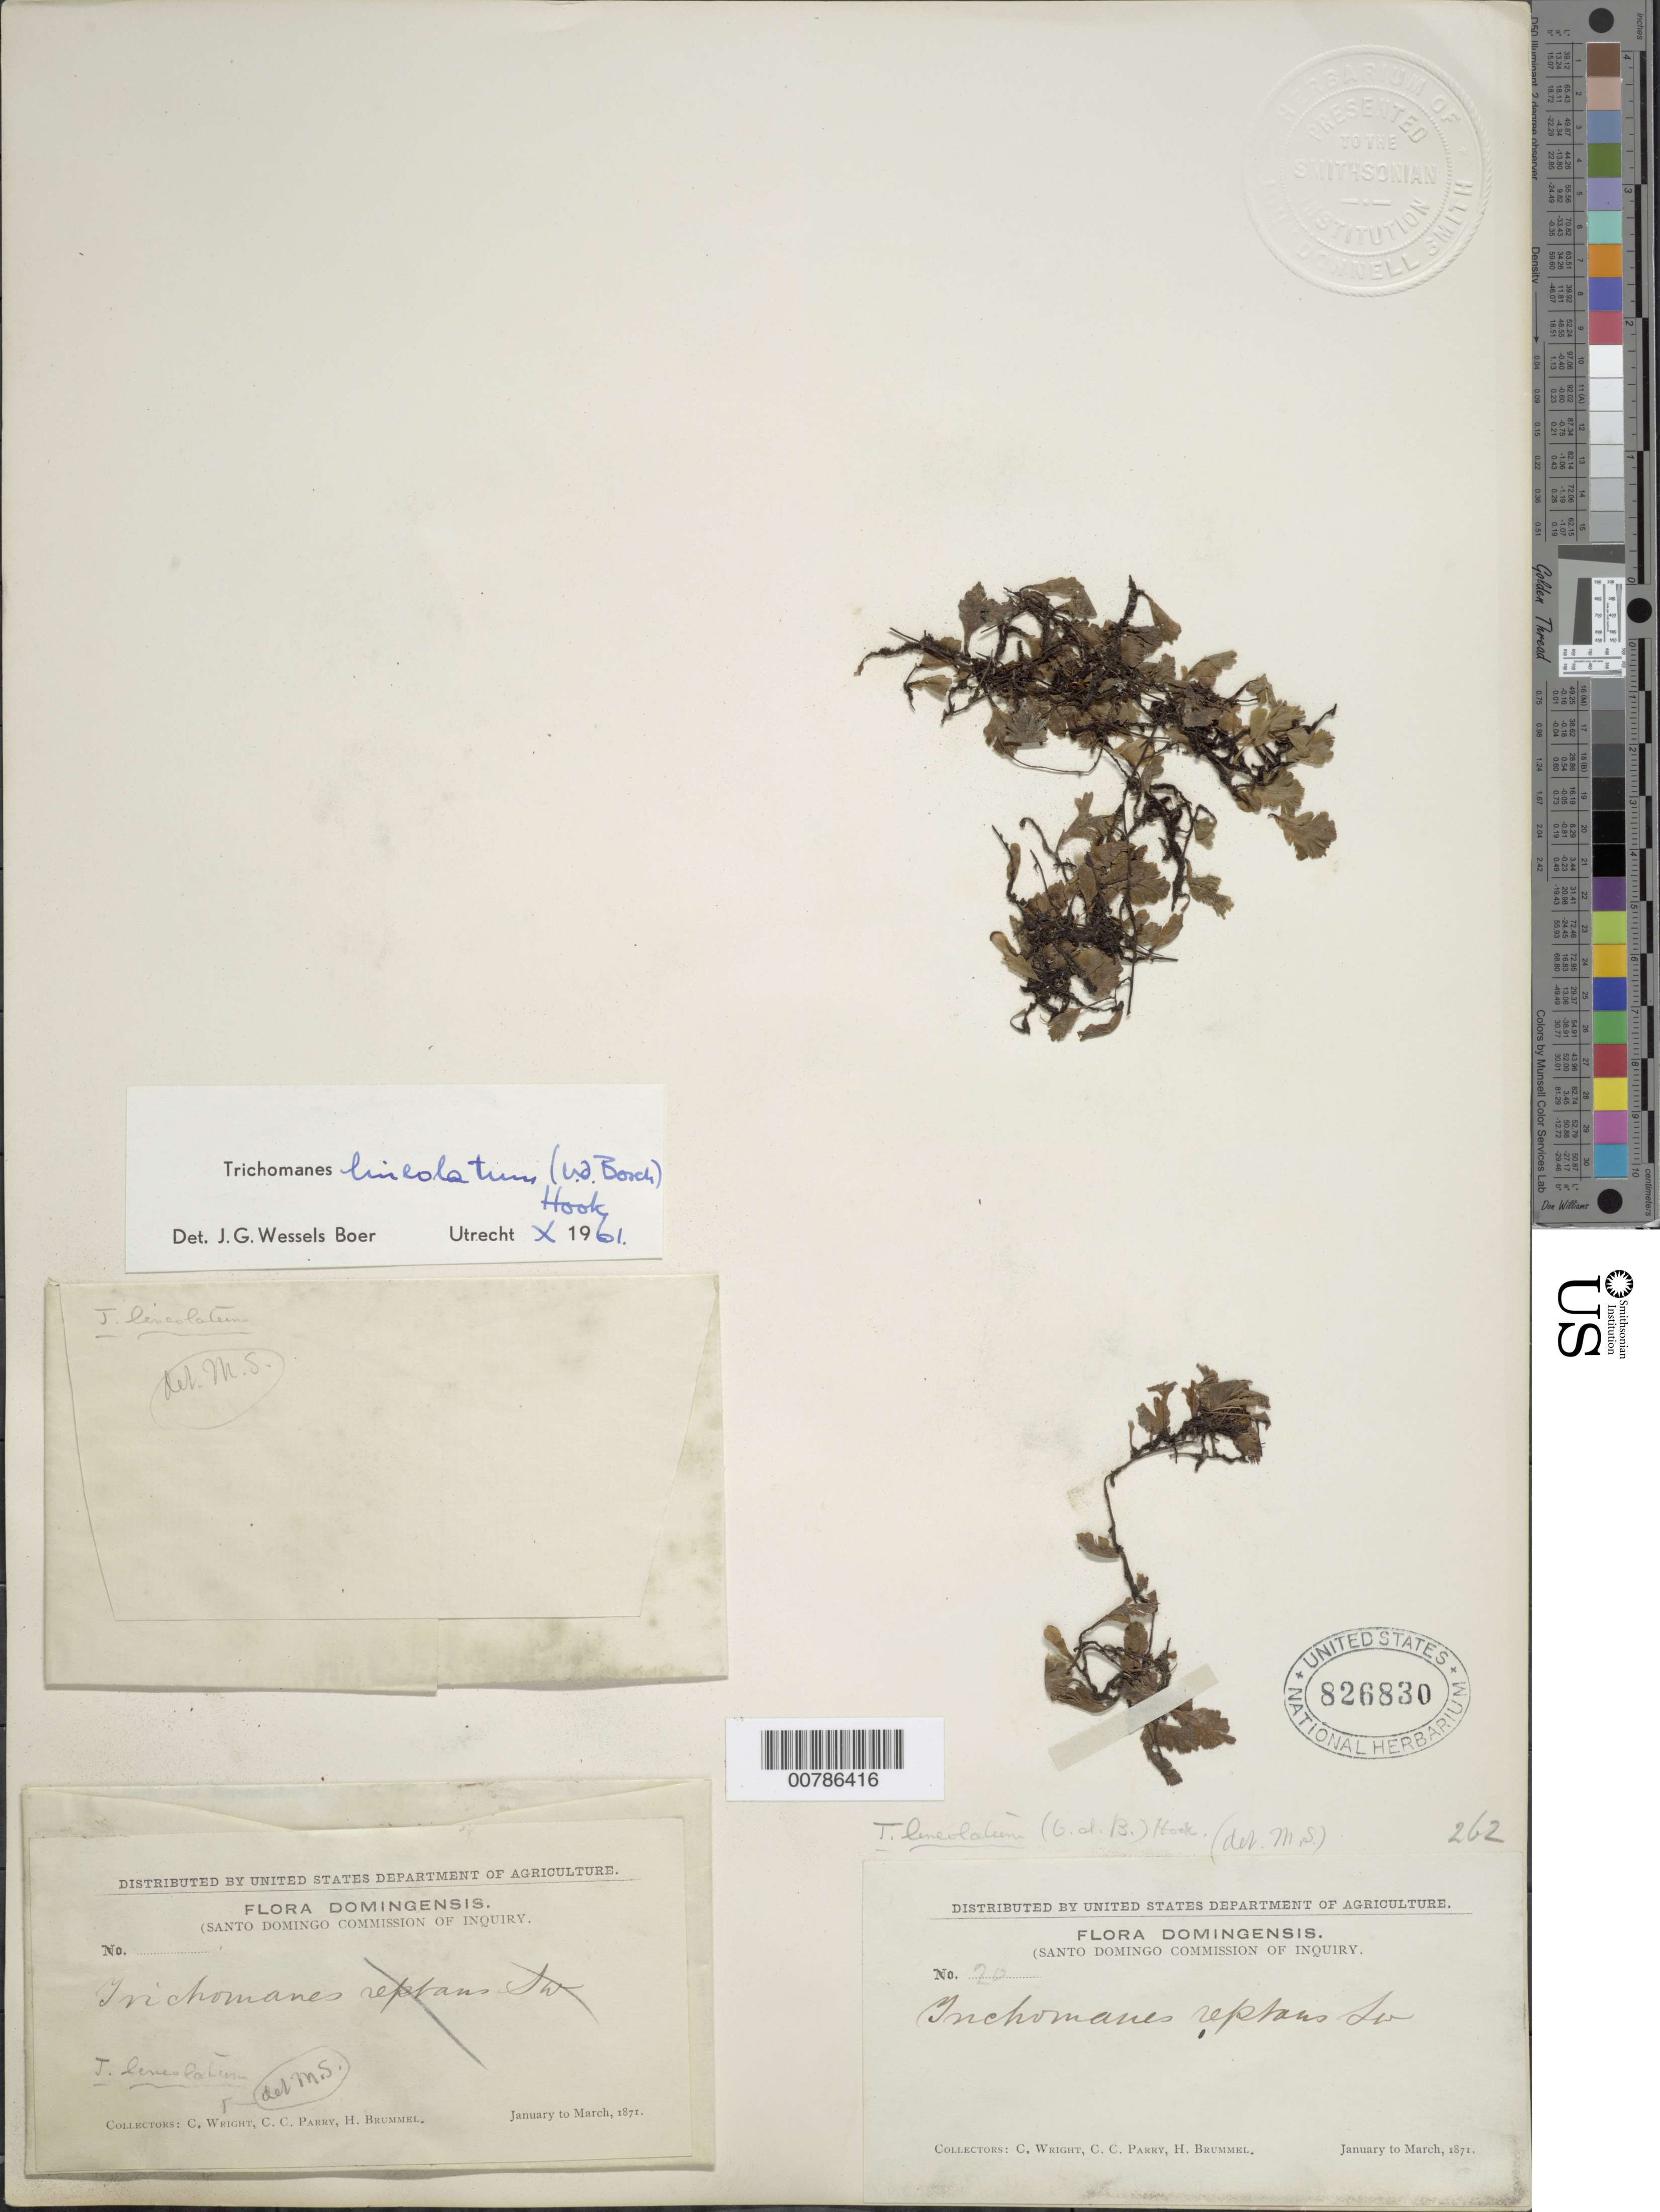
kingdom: Plantae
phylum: Tracheophyta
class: Polypodiopsida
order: Hymenophyllales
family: Hymenophyllaceae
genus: Didymoglossum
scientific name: Didymoglossum lineolatum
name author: Bosch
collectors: C. Wright, C. C. Parry & H. Brummel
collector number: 20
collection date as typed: Jan 1871 to -- Mar 1871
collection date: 1871-01/1871-03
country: Dominican Republic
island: Hispaniola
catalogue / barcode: US 826830